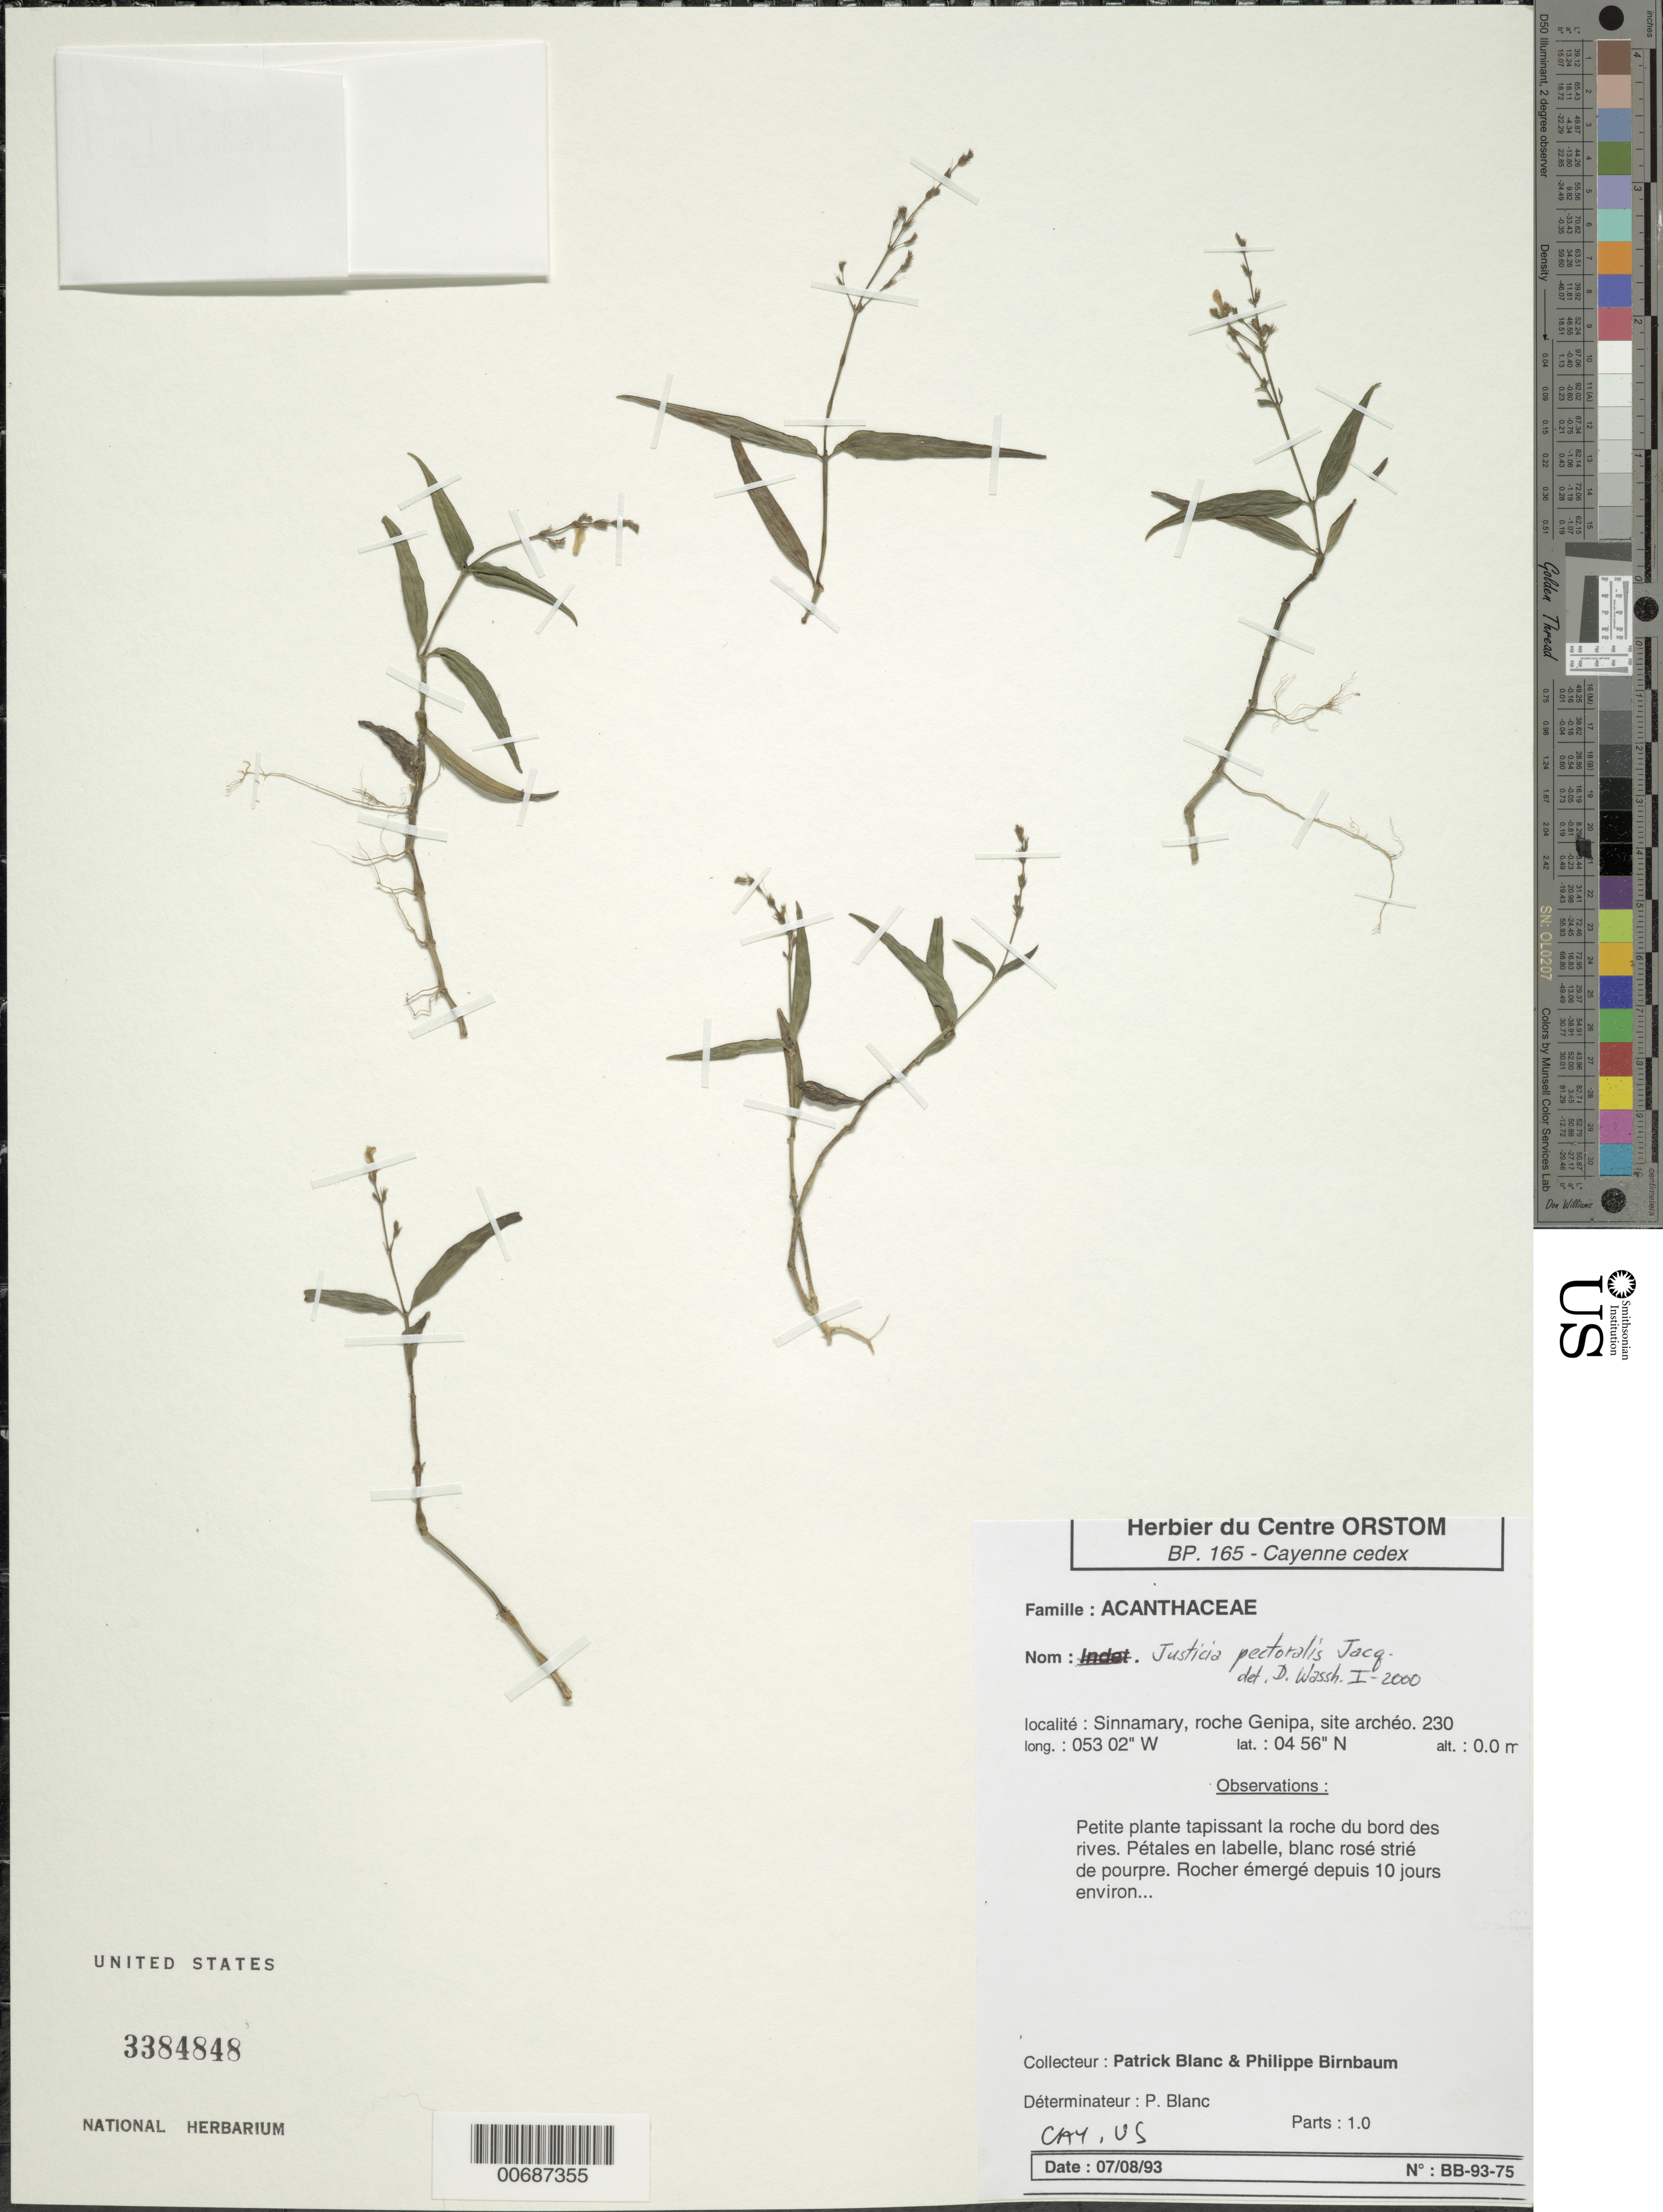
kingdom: Plantae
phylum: Tracheophyta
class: Magnoliopsida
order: Lamiales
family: Acanthaceae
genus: Justicia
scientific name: Justicia pectoralis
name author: Jacq.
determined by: Wasshausen, Dieter C., (BOT), Smithsonian Institution - National Museum of Natural History (UNITED STATES)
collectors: P. Blanc & P. Birnbaum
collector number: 9375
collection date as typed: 7-Aug-93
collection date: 1993-08-07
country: French Guiana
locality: Sinnemary, roche Genipa, site archeo.230 long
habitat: Tapissant la roche du bord des rives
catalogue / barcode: US 3384848